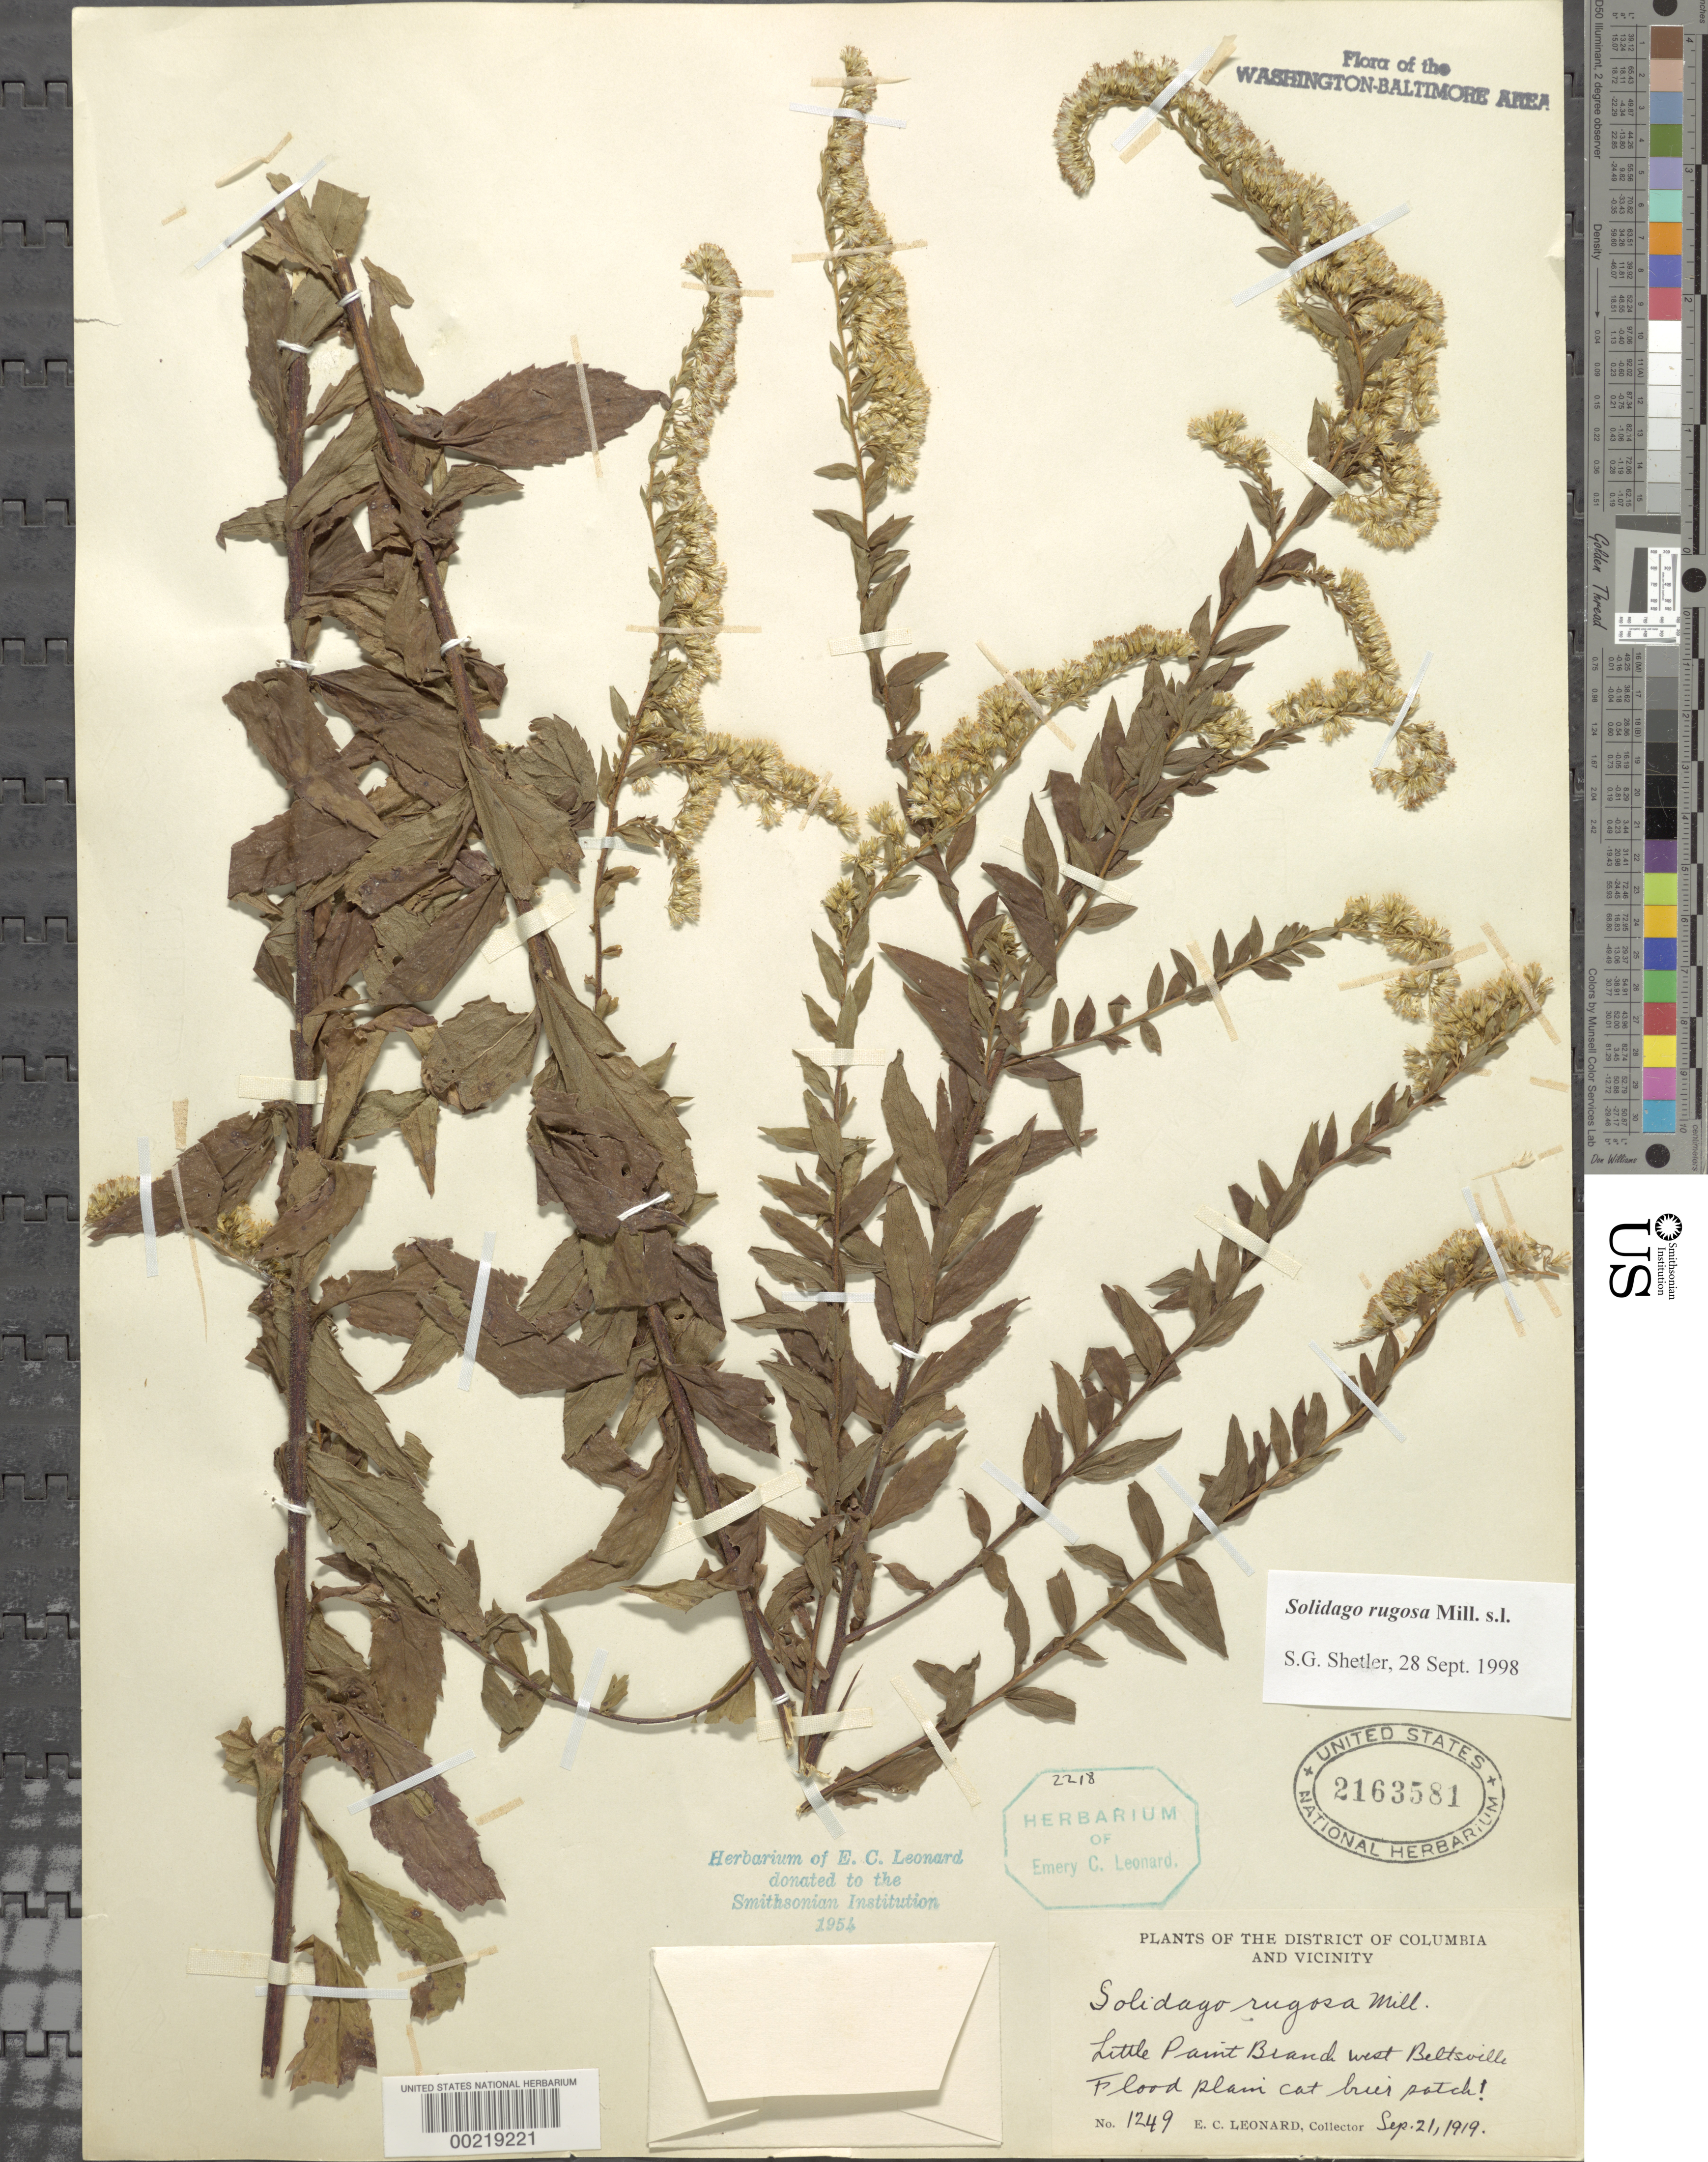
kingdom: Plantae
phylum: Tracheophyta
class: Magnoliopsida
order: Asterales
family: Asteraceae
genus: Solidago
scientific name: Solidago rugosa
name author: Mill.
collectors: E. C. Leonard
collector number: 1249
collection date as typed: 21 Sep 1919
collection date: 1919-09-21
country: United States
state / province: Maryland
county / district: Prince George's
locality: Little Paint Branch west Beltsville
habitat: Flood plain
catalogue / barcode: US 2163581